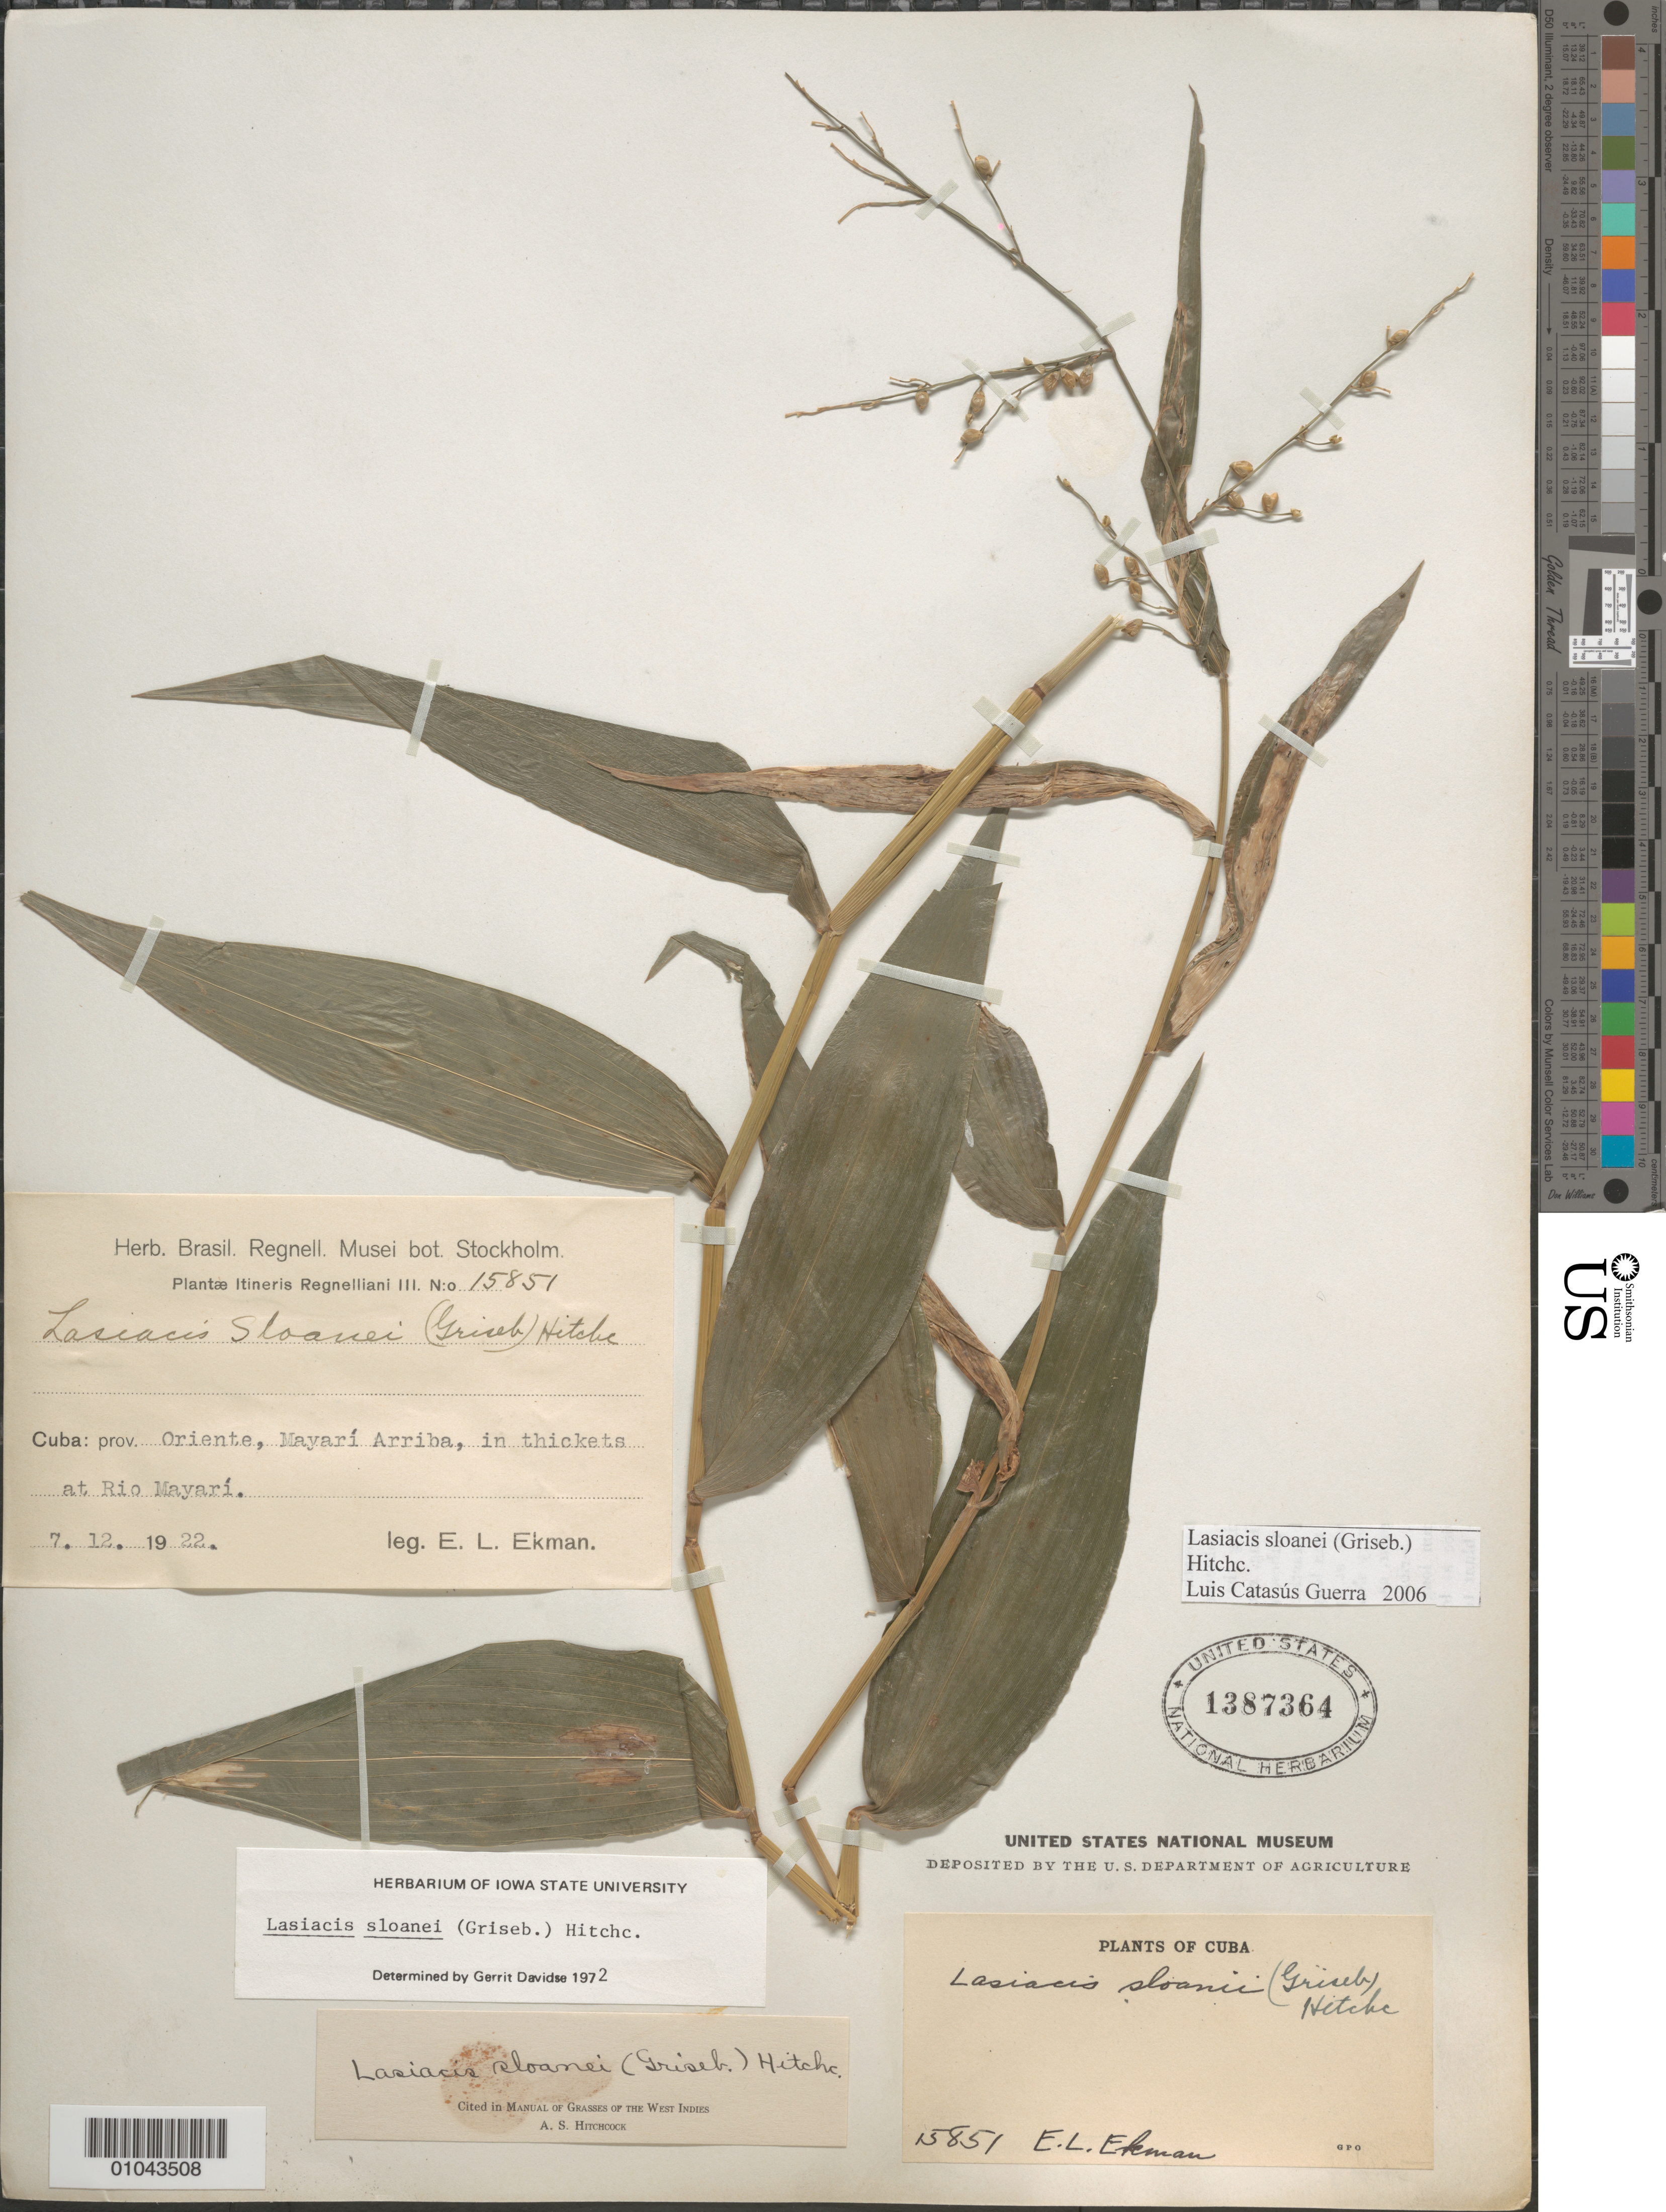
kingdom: Plantae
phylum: Tracheophyta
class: Liliopsida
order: Poales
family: Poaceae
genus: Lasiacis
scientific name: Lasiacis sloanei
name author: (Griseb.) Hitchc.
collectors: E. L. Ekman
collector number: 15851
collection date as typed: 07 Dec 1922 or 12 Jul 1922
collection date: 1922-07-12 or 1922-12-07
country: Cuba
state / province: Oriente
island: Cuba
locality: Mayari Arriba, in thickets at Rio Mayari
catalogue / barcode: US 1387364